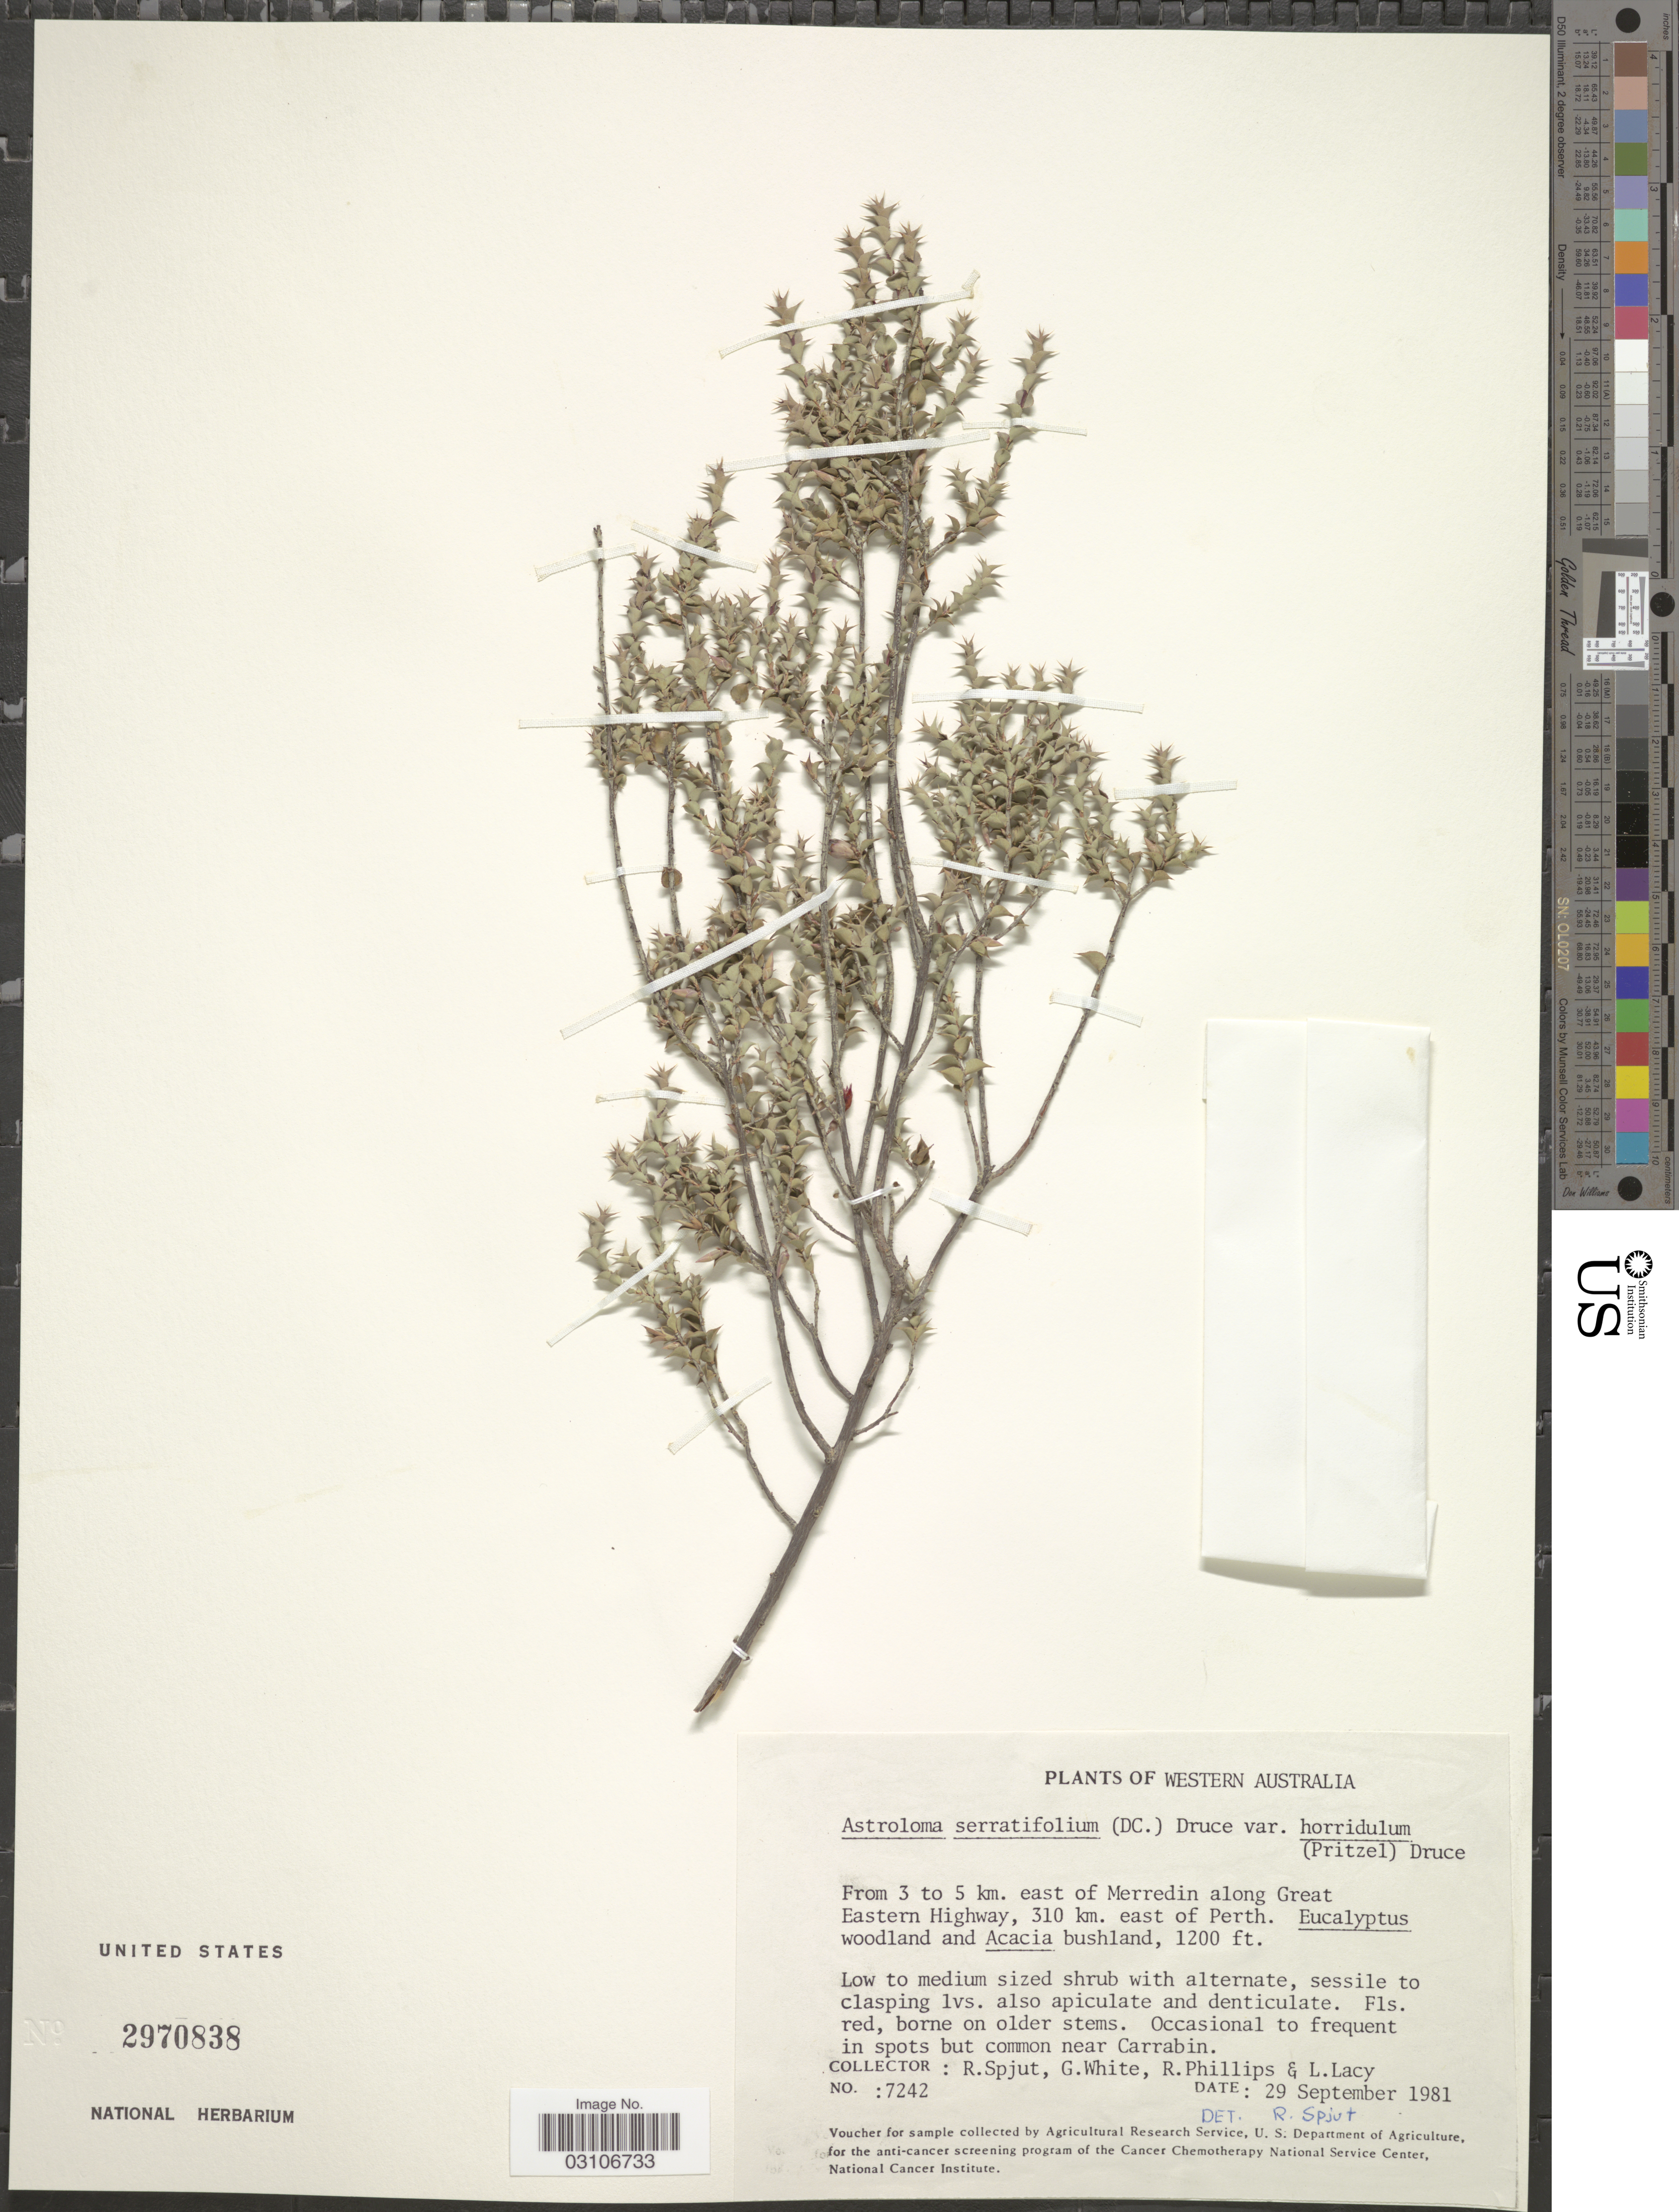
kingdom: Plantae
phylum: Tracheophyta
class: Magnoliopsida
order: Ericales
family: Ericaceae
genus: Astroloma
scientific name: Astroloma serratifolium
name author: Druce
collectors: R. Spjut, G. White, R. Phillips & L. Lacy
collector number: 7242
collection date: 1981-09-29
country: Australia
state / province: Western Australia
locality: From 3 to 5 km. east of Merredin along Great Eastern Highway, 310 km. east of Perth.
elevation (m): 366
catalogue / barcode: US 2970838